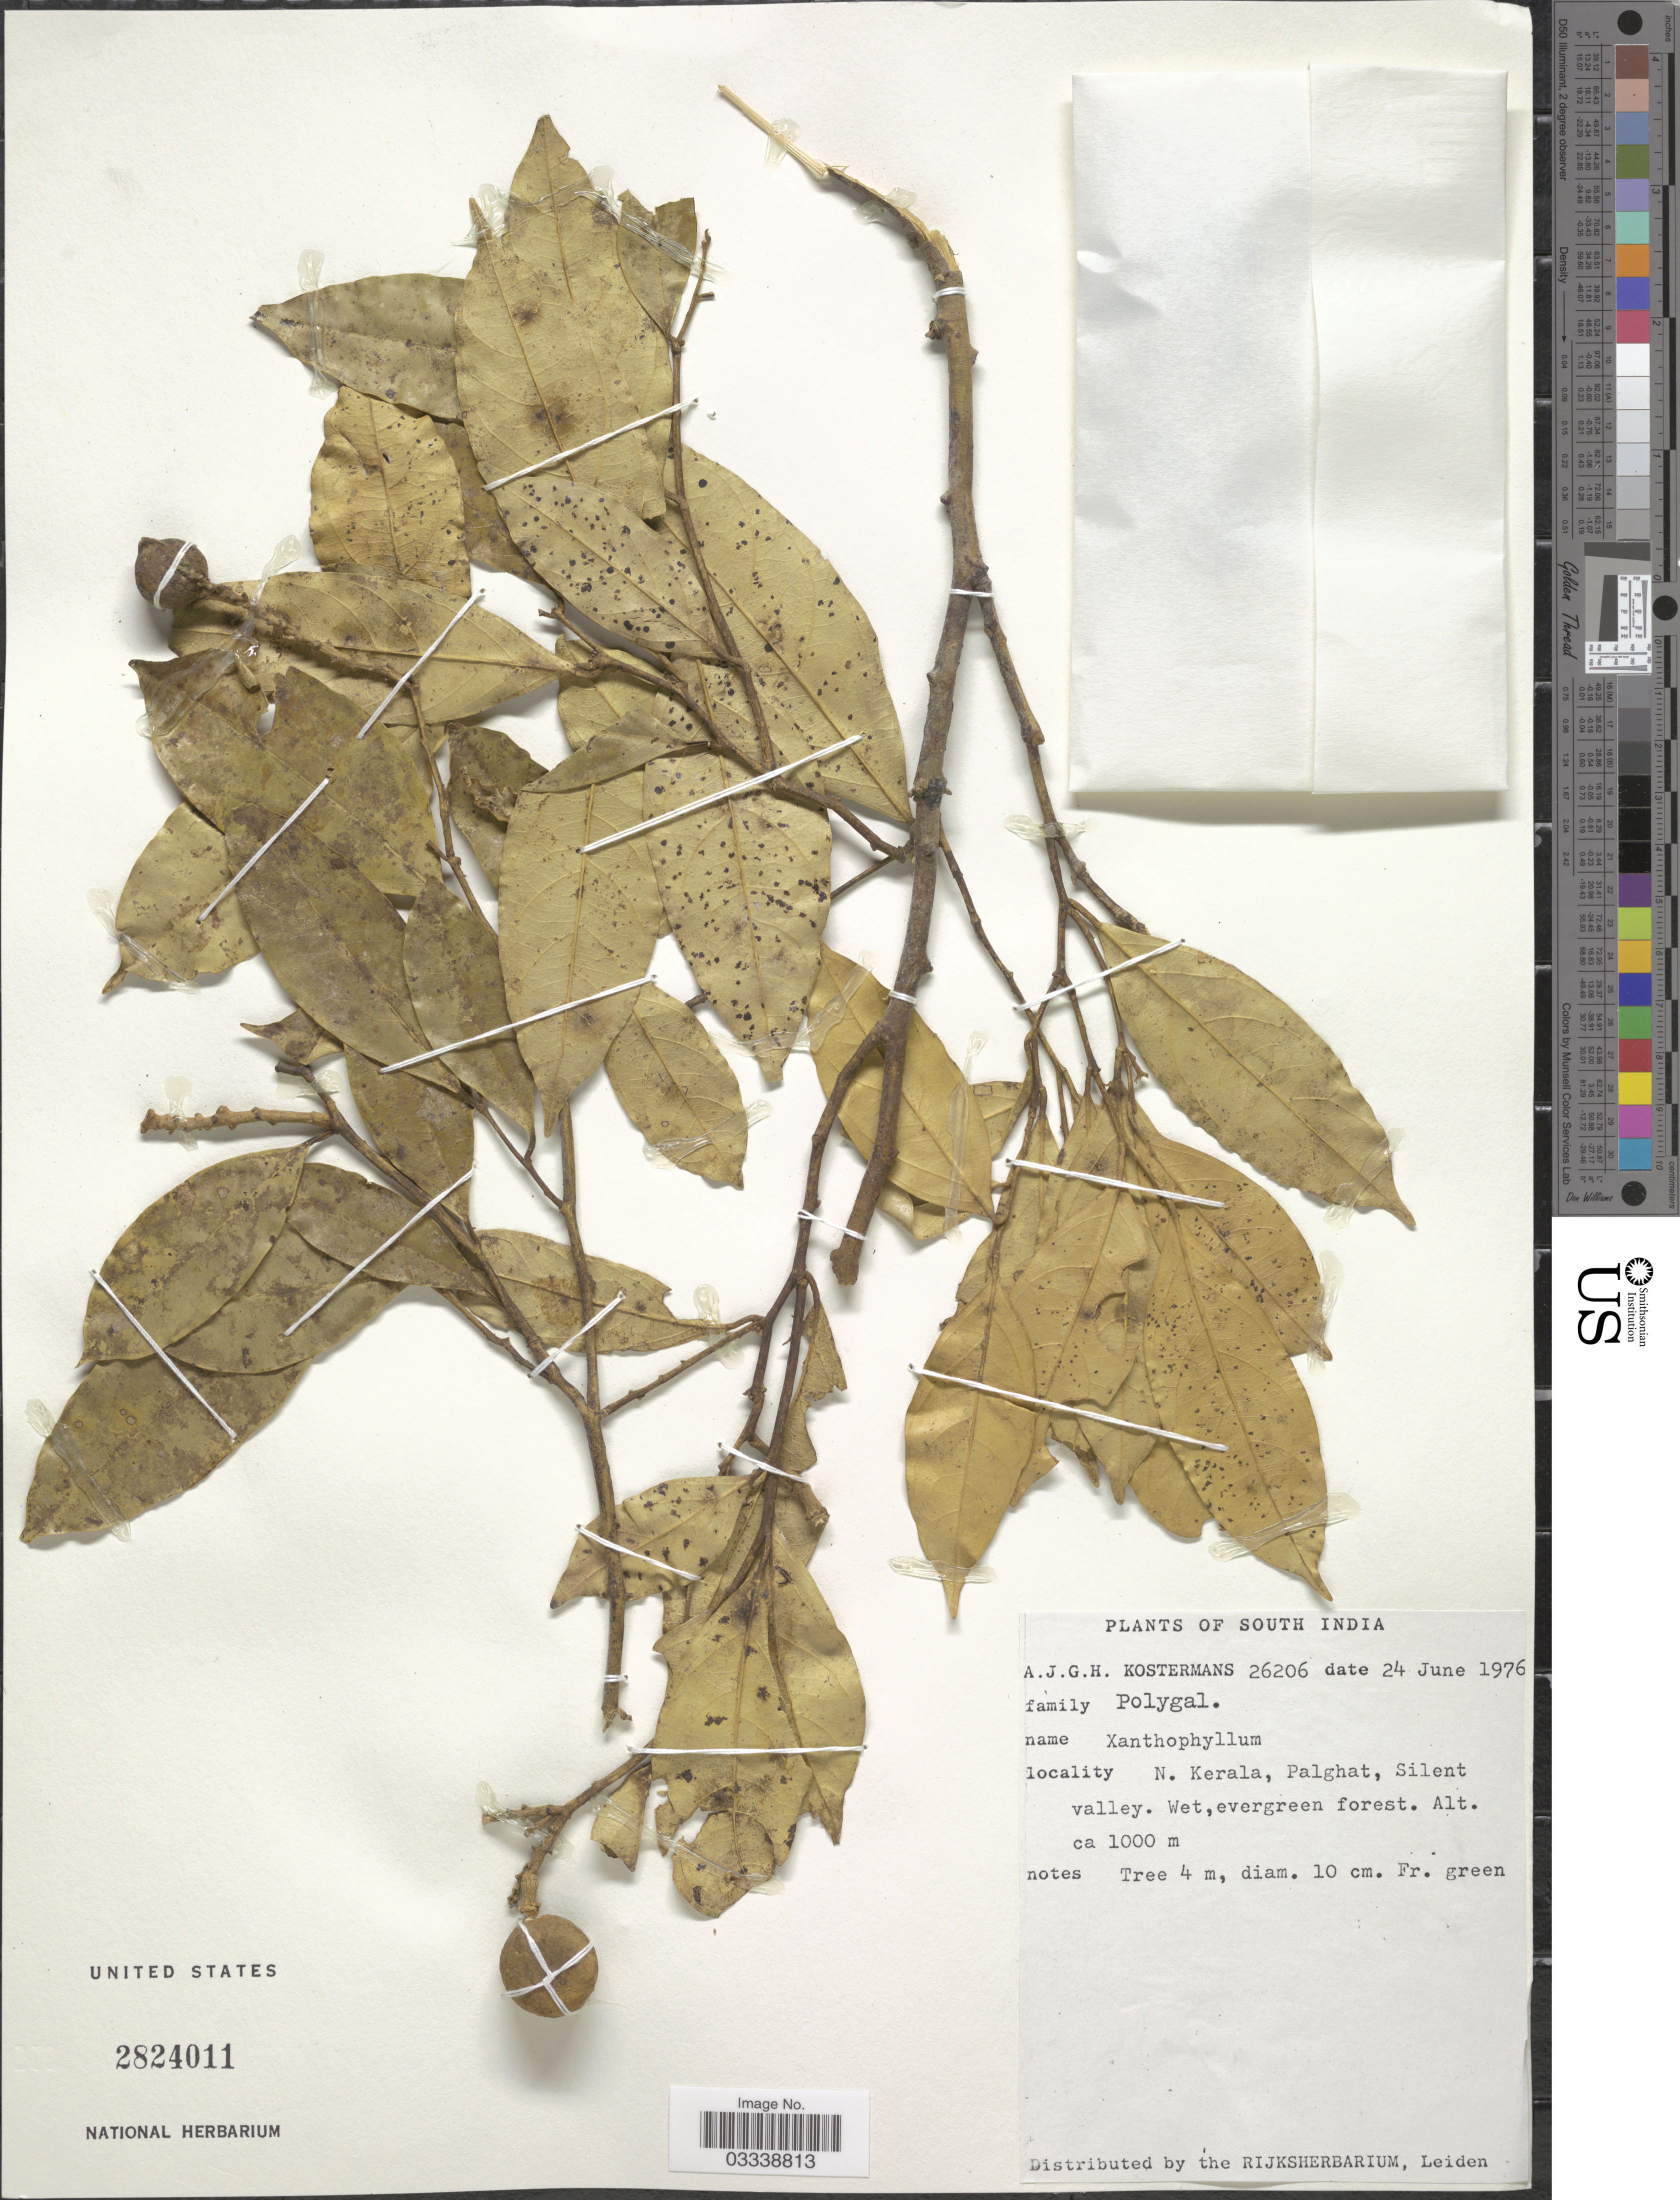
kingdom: Plantae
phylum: Tracheophyta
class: Magnoliopsida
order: Fabales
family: Polygalaceae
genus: Xanthophyllum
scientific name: Xanthophyllum sp.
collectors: A. J. G. Kostermans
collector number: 26206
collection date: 1976-06-24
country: India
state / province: Kerala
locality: South India. N. Kerala, Palghat, Silent valley.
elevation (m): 1000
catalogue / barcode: US 2824011